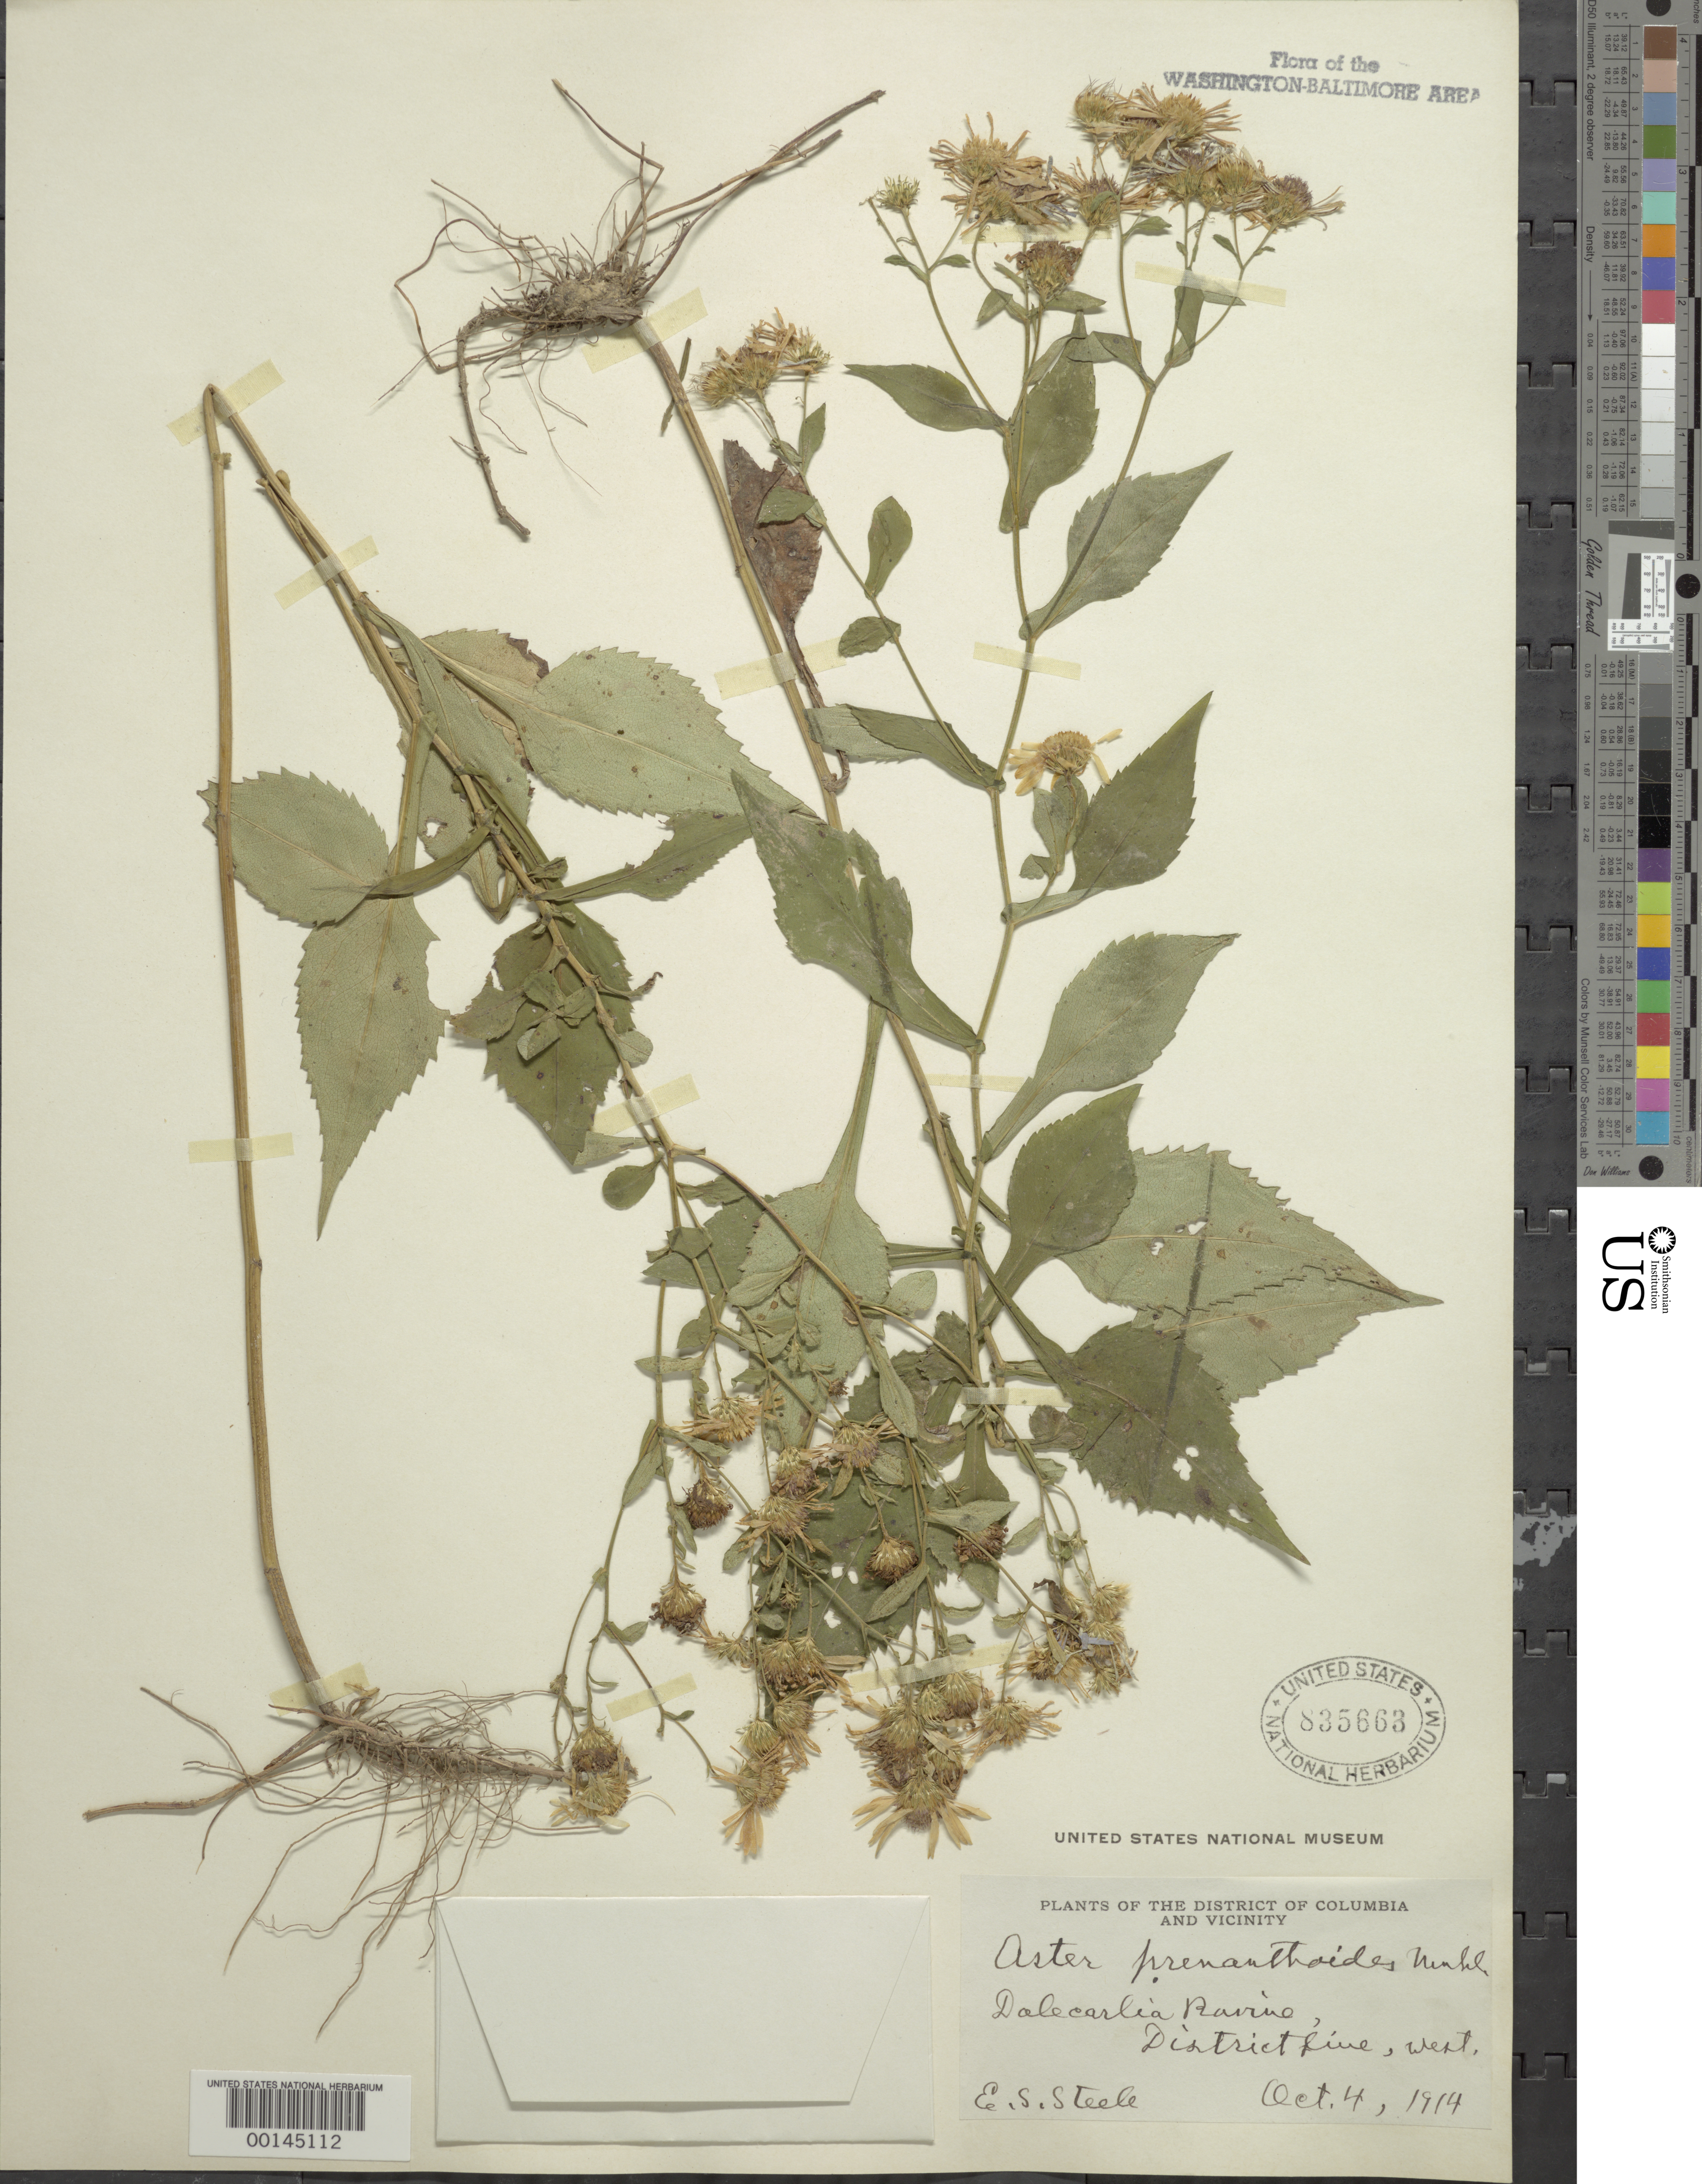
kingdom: Plantae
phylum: Tracheophyta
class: Magnoliopsida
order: Asterales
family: Asteraceae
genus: Symphyotrichum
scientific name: Symphyotrichum prenanthoides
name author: (Muhl. ex Willd.) G.L. Nesom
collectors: E. Steele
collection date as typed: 04 Oct 1914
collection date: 1914-10-04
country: United States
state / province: District of Columbia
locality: Dalecarlia Ravine District Line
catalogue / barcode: US 835663